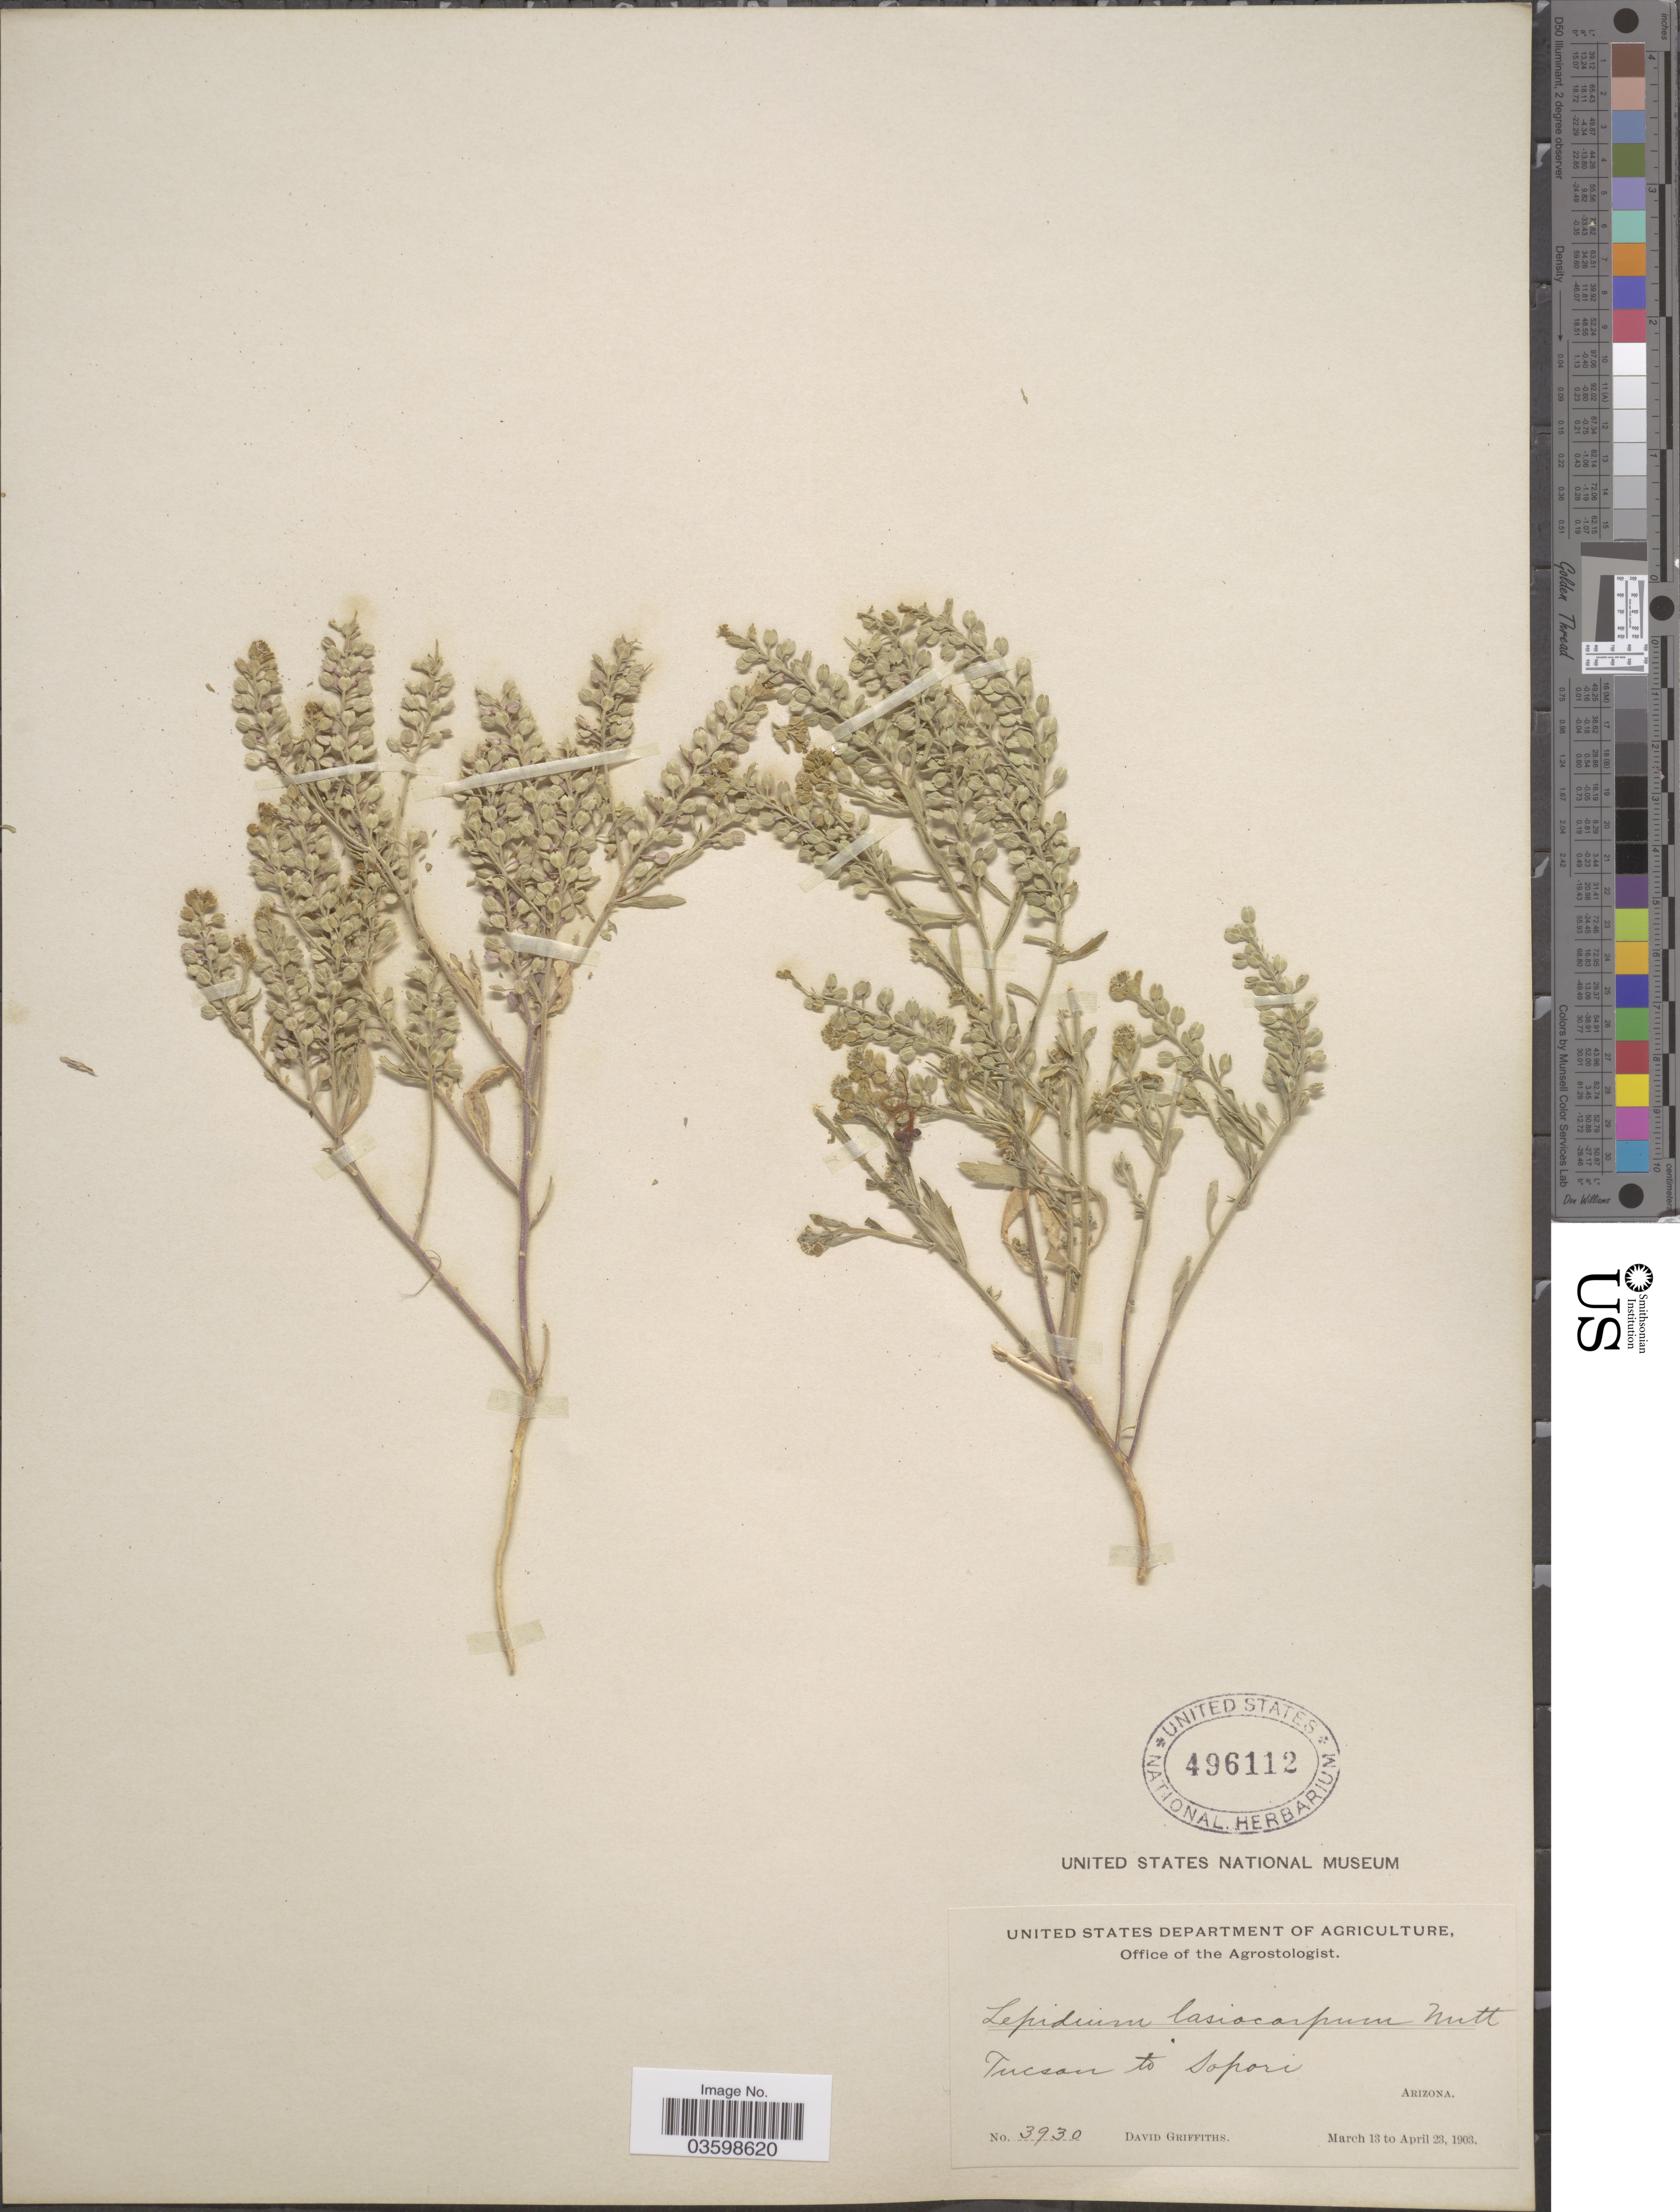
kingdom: Plantae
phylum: Tracheophyta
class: Magnoliopsida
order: Brassicales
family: Brassicaceae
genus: Lepidium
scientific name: Lepidium lasiocarpum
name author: Nutt.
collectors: D. Griffiths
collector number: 3930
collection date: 1903-03-13/1903-04-23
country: United States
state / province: Arizona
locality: Tucson to Sopori.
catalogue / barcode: US 496112